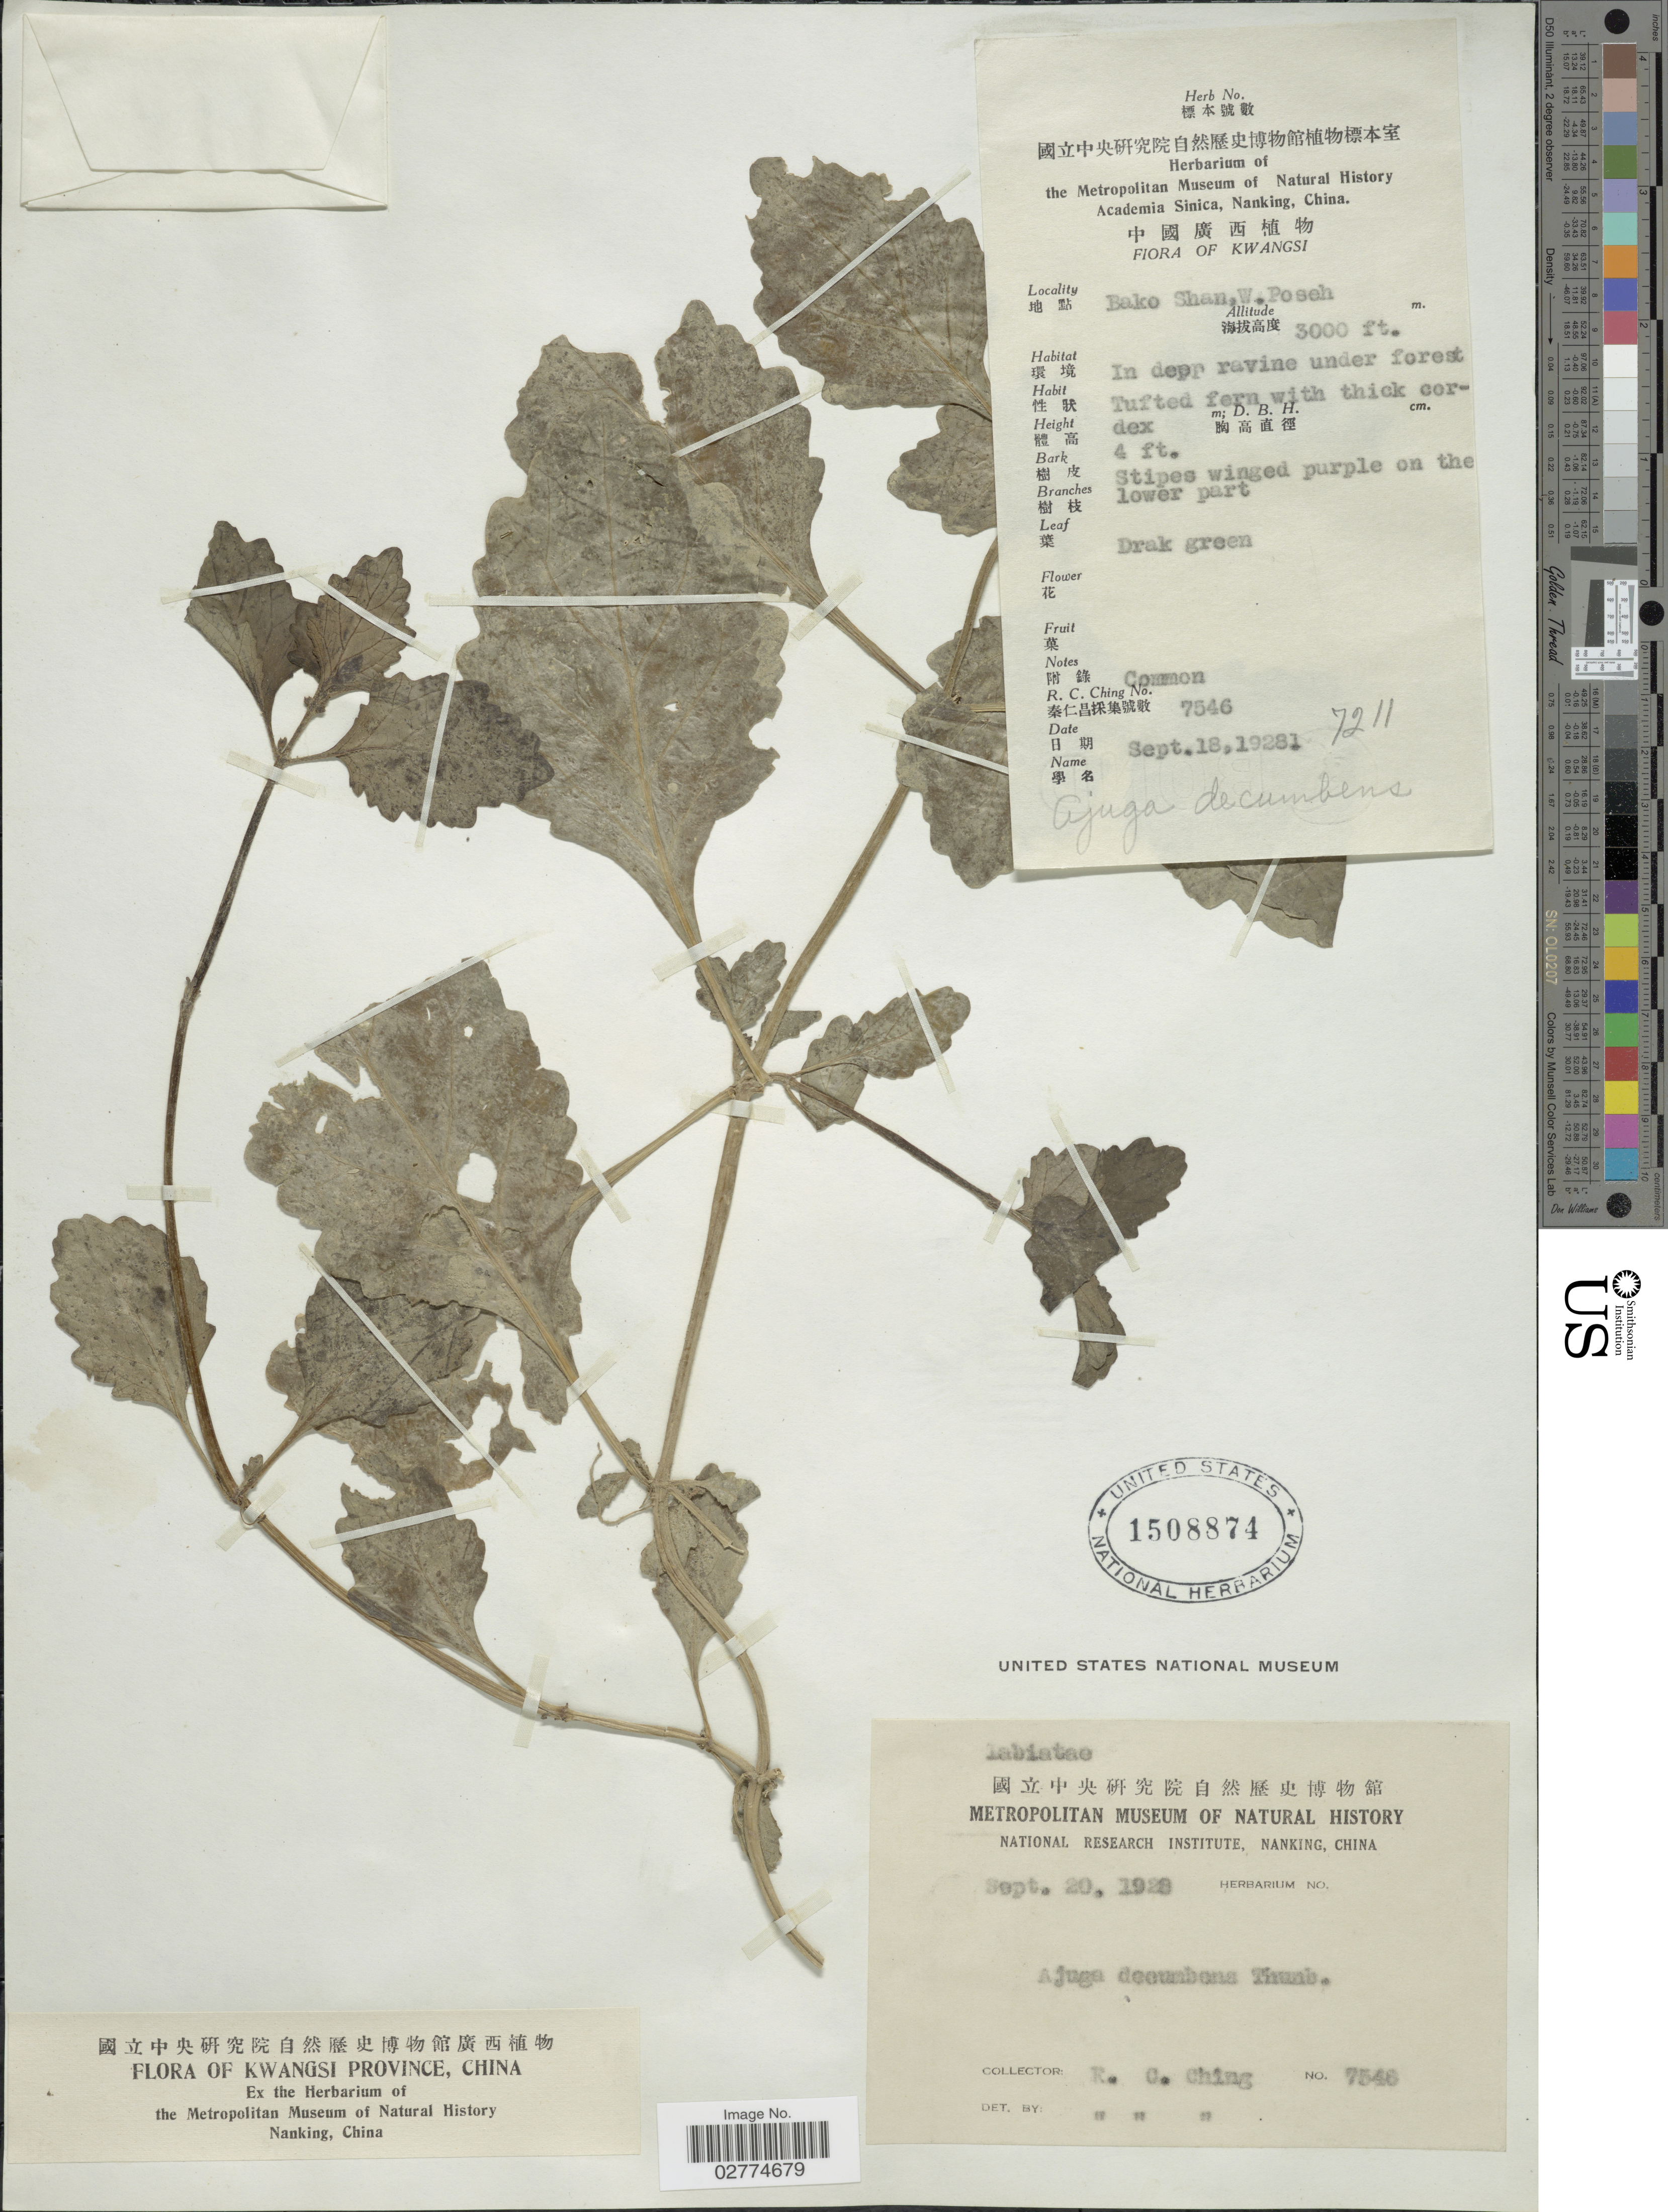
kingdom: Plantae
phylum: Tracheophyta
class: Magnoliopsida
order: Lamiales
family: Lamiaceae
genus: Ajuga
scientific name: Ajuga decumbens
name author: Thunb.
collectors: R. C. Ching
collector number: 7546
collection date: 1928-09-18/1928-09-20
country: China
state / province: Guangxi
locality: Kwangsi Province. Bako Shan, W. Poseh.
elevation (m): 914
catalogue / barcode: US 1508874